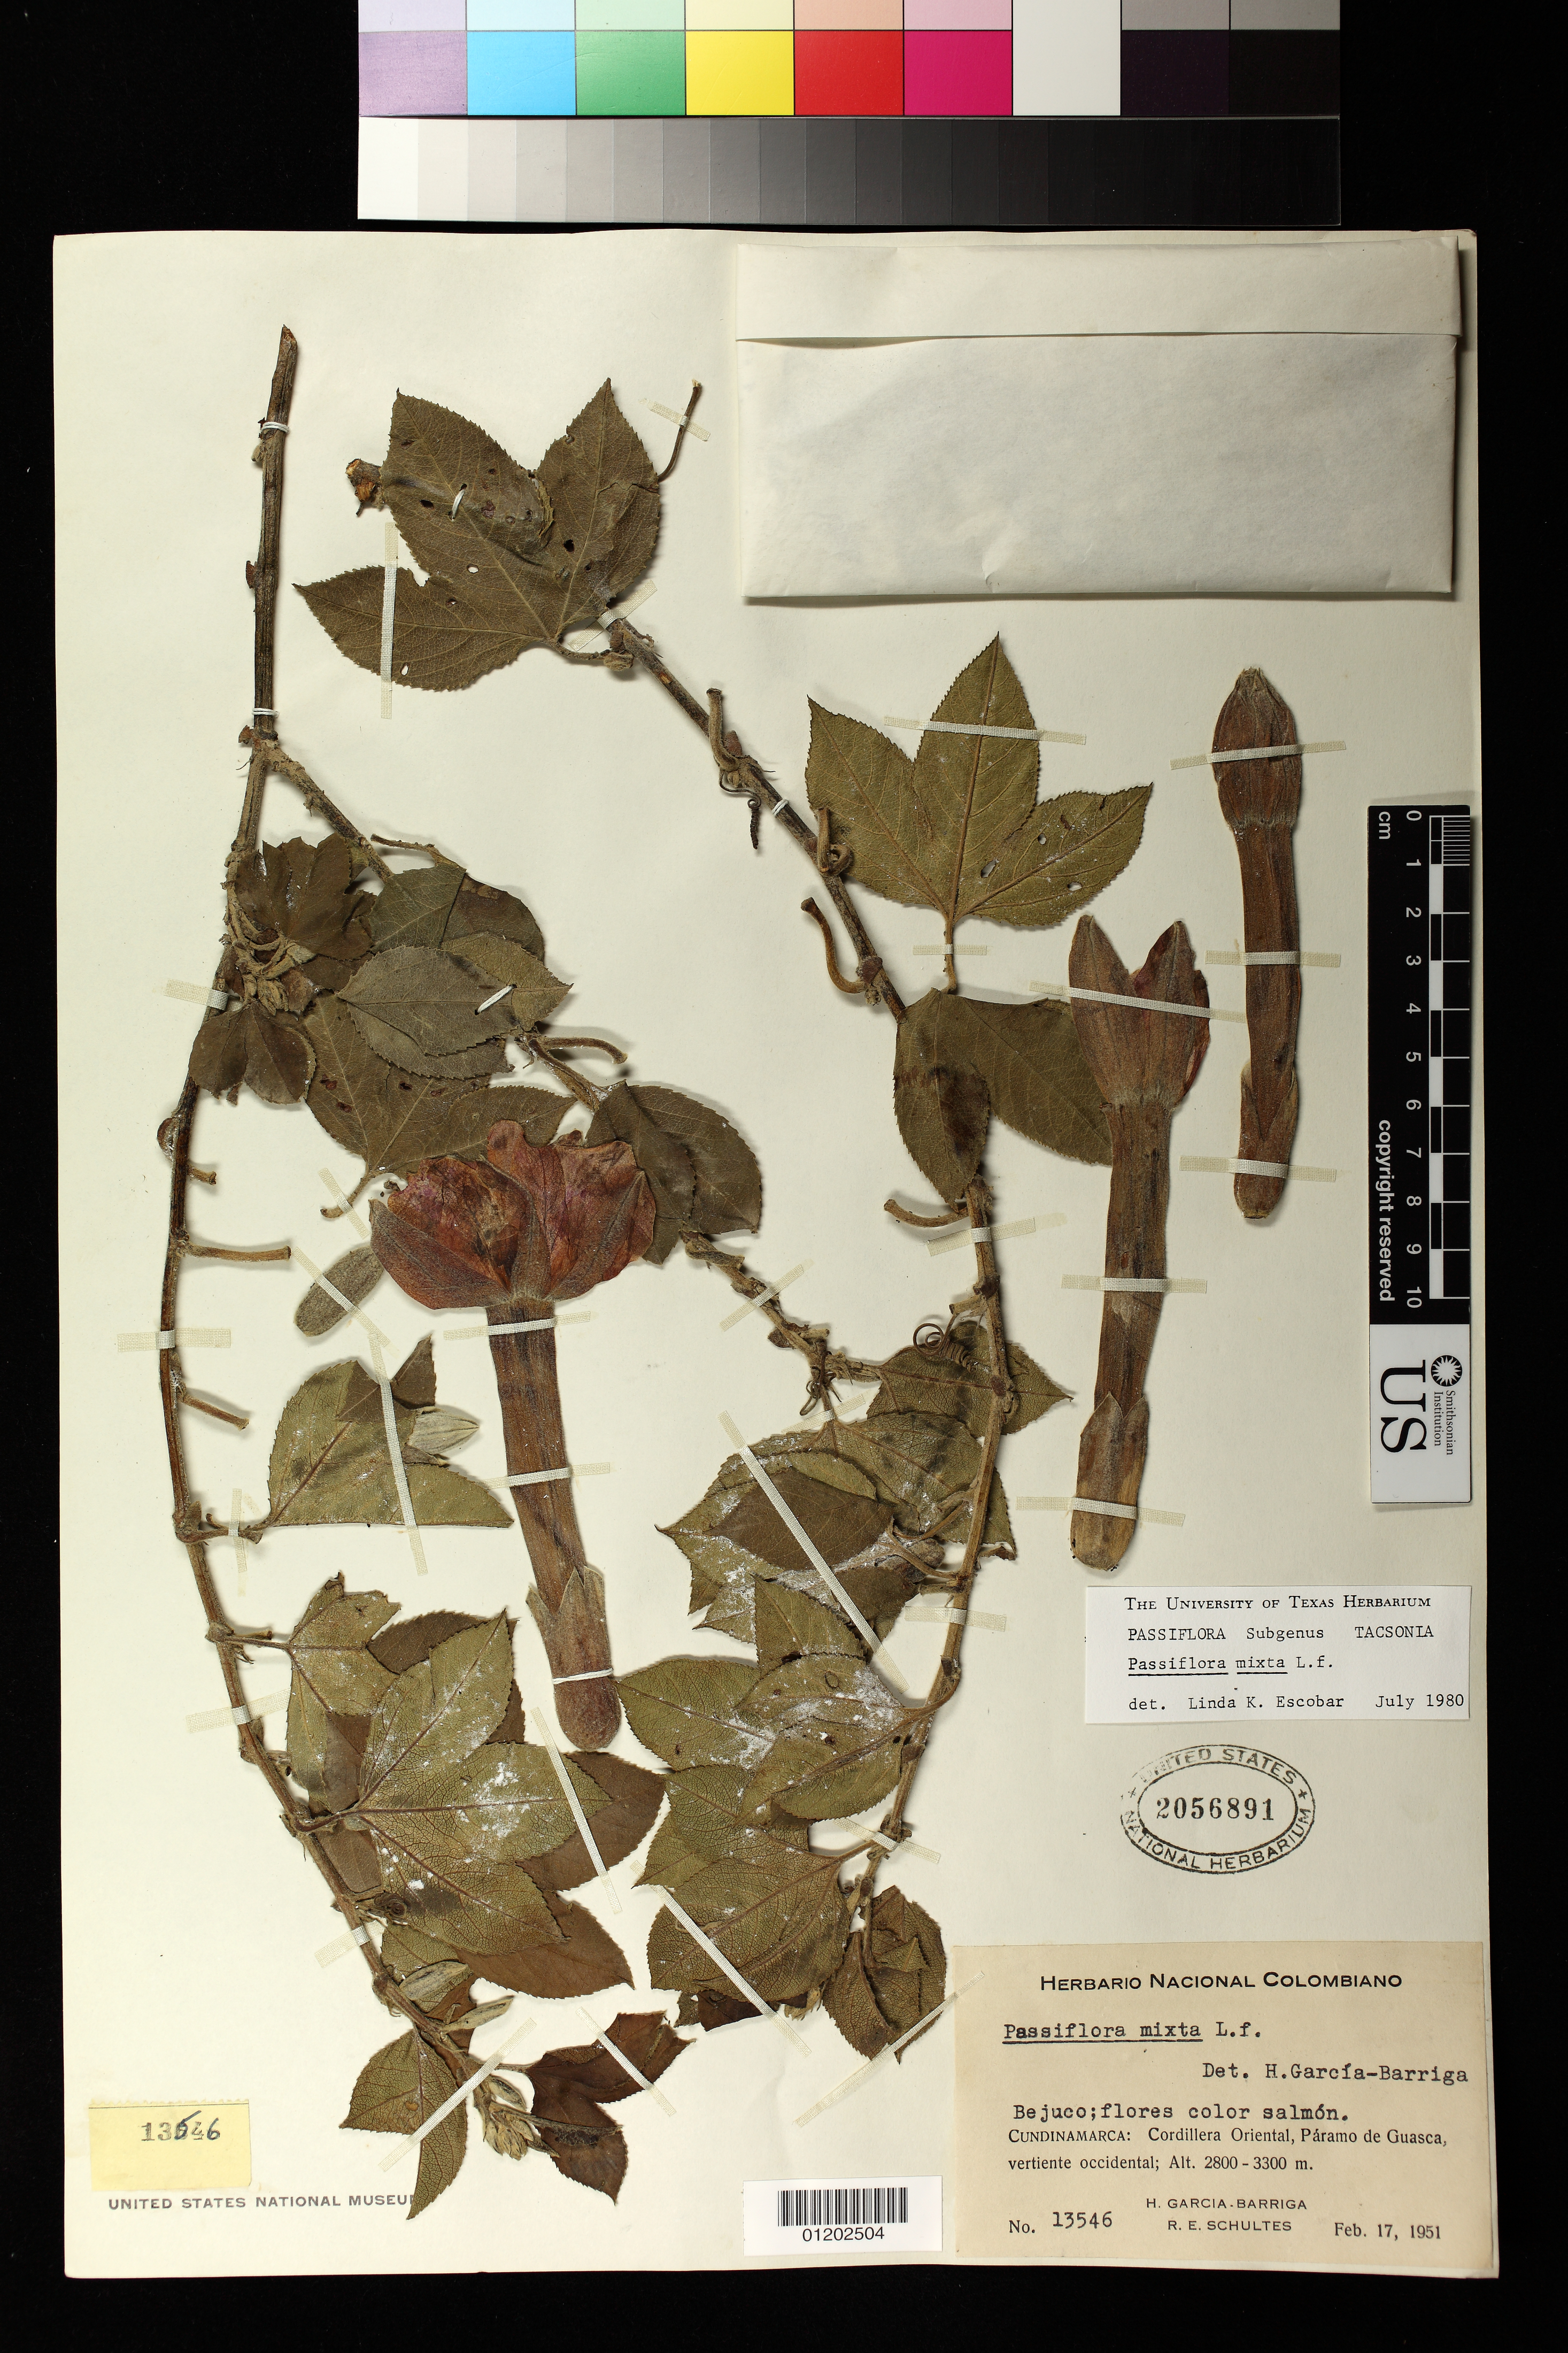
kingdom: Plantae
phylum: Tracheophyta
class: Magnoliopsida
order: Malpighiales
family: Passifloraceae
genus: Passiflora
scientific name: Passiflora mixta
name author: L. f.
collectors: H. García Barriga & R. E. Schultes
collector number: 13546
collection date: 1951-02-17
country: Colombia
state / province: Cundinamarca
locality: CUNDINAMARCA: Cordillera Oriental, Páramo de Guasca, vertiente occidental;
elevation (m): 2800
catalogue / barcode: US 2056891